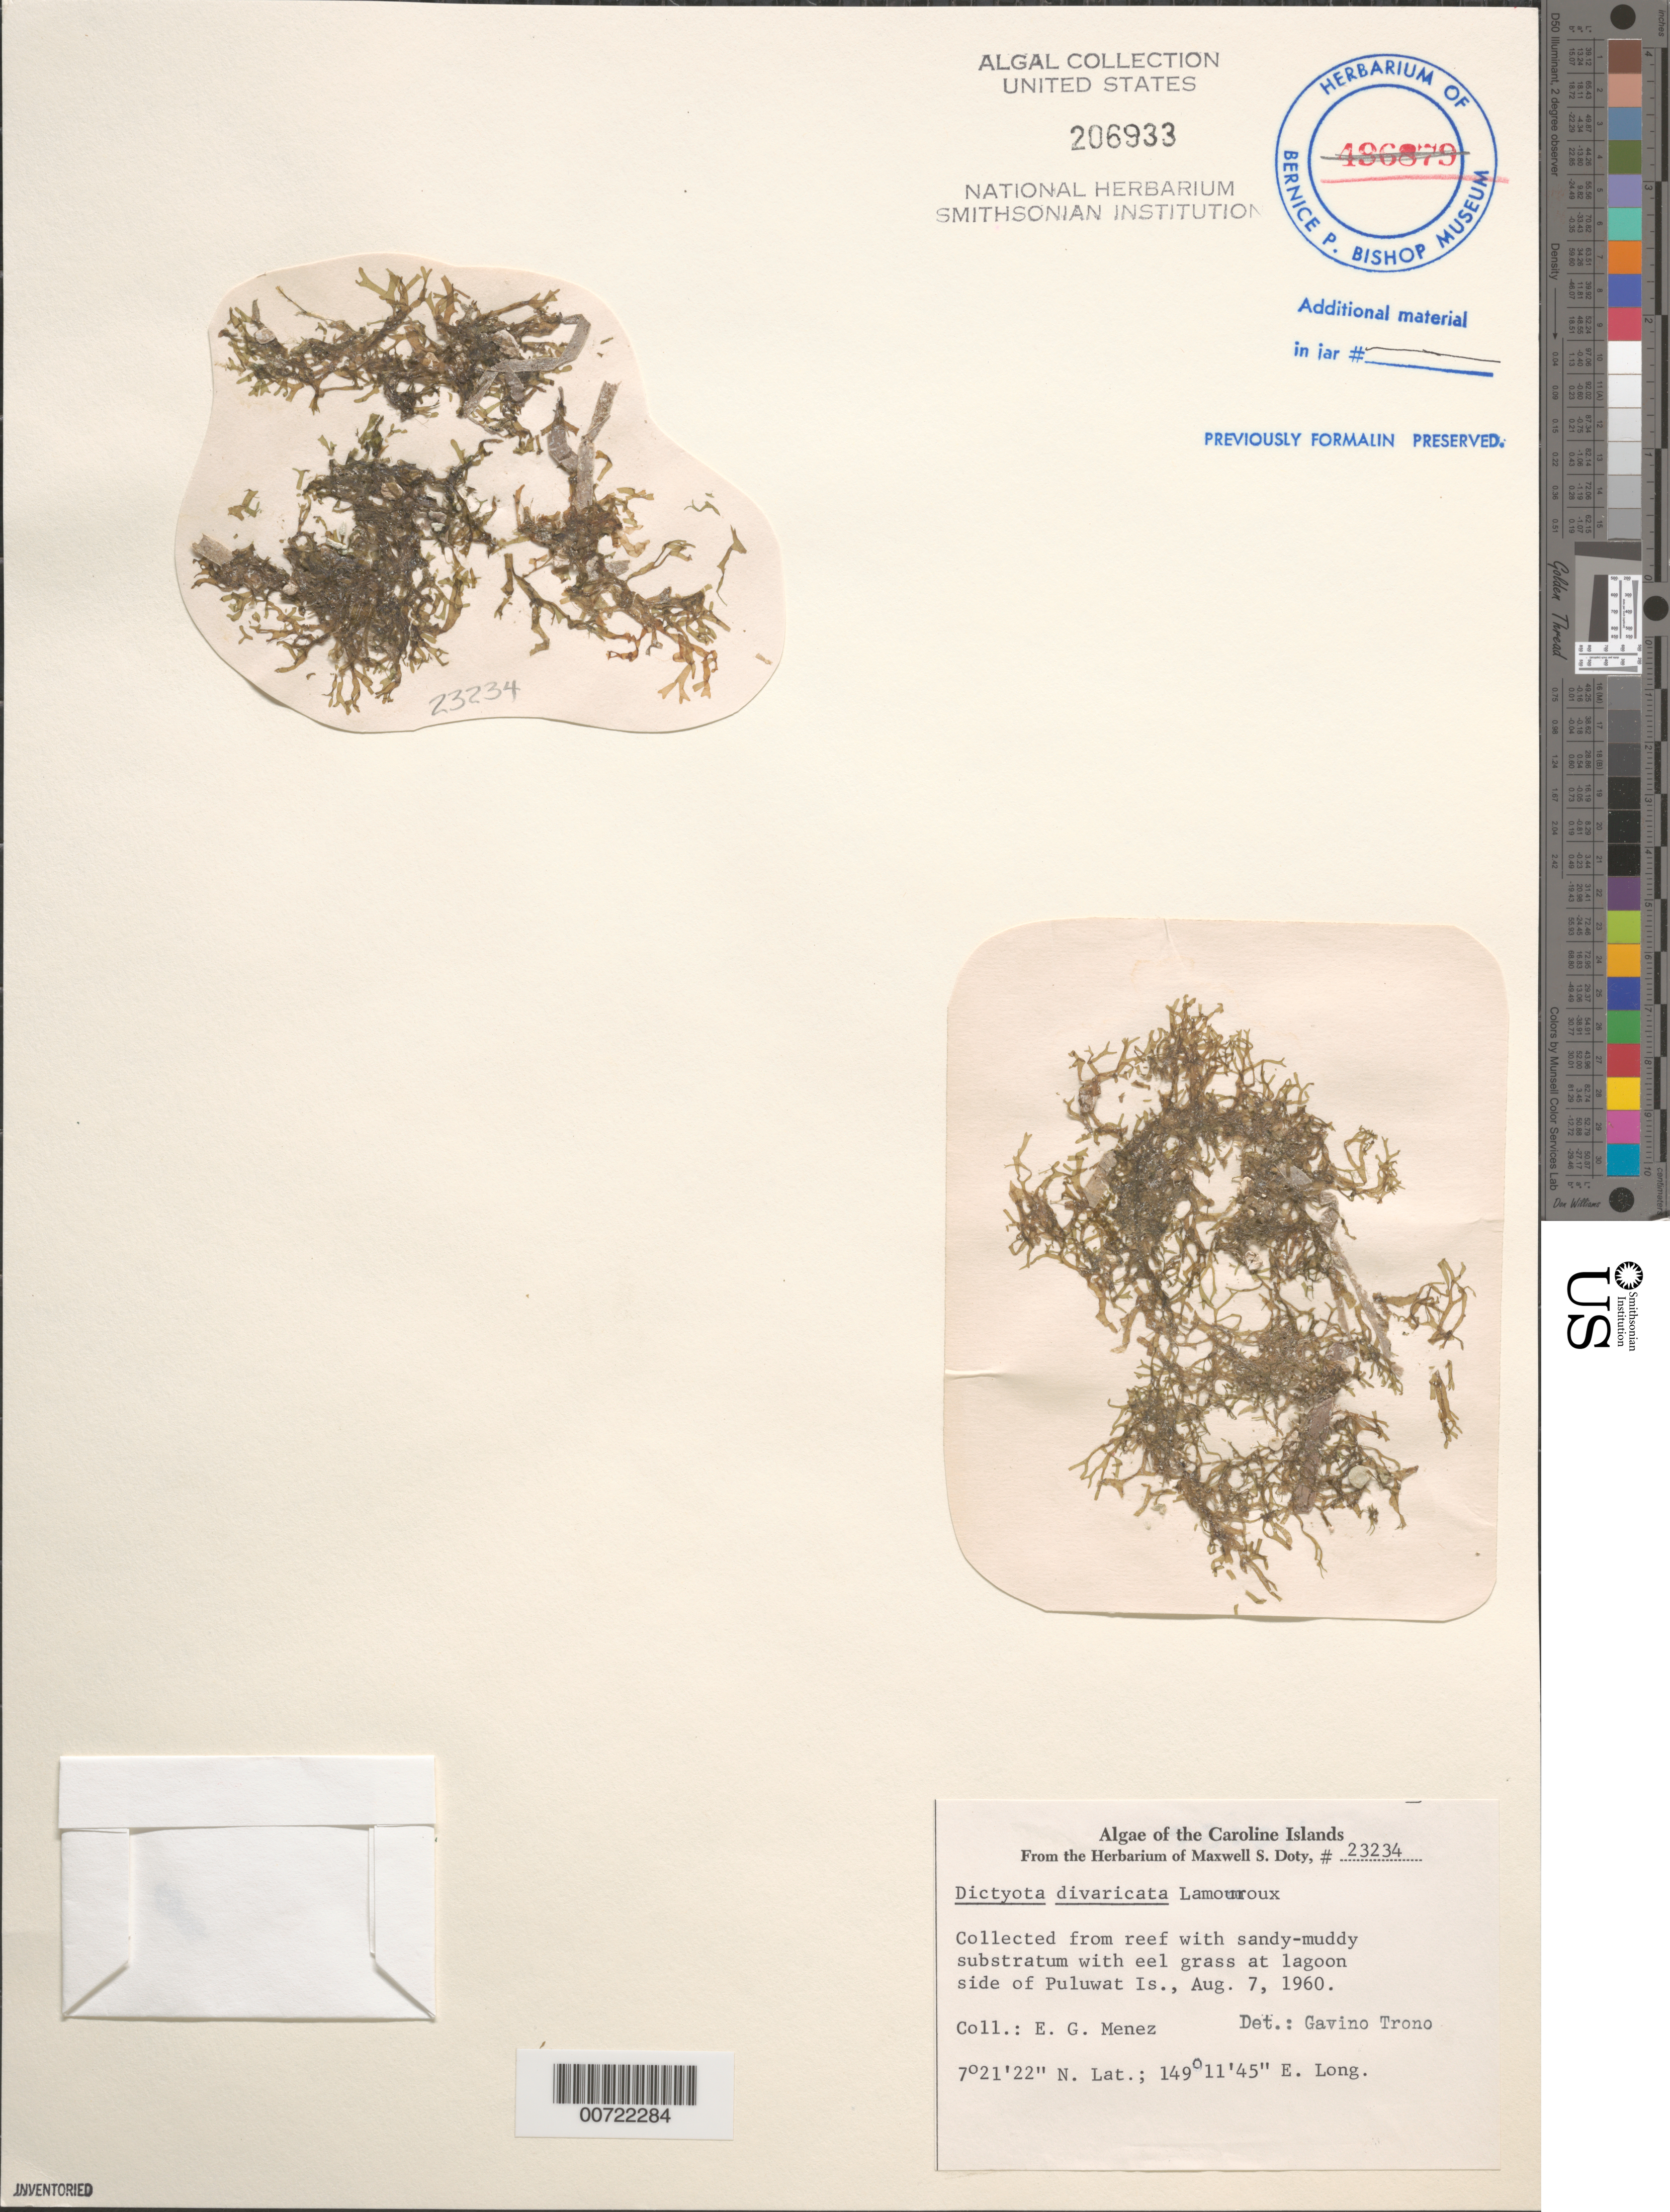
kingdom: Chromista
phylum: Ochrophyta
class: Phaeophyceae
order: Dictyotales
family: Dictyotaceae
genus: Dictyota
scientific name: Dictyota divaricata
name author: J.V.Lamouroux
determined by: Trono, Gavino C., Jr.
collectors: Meñez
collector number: MSD 23234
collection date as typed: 07 Aug 1960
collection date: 1960-08-07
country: Micronesia, Federated States of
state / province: Truk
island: Puluwat Atoll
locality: Lagoon side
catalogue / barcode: US 206933